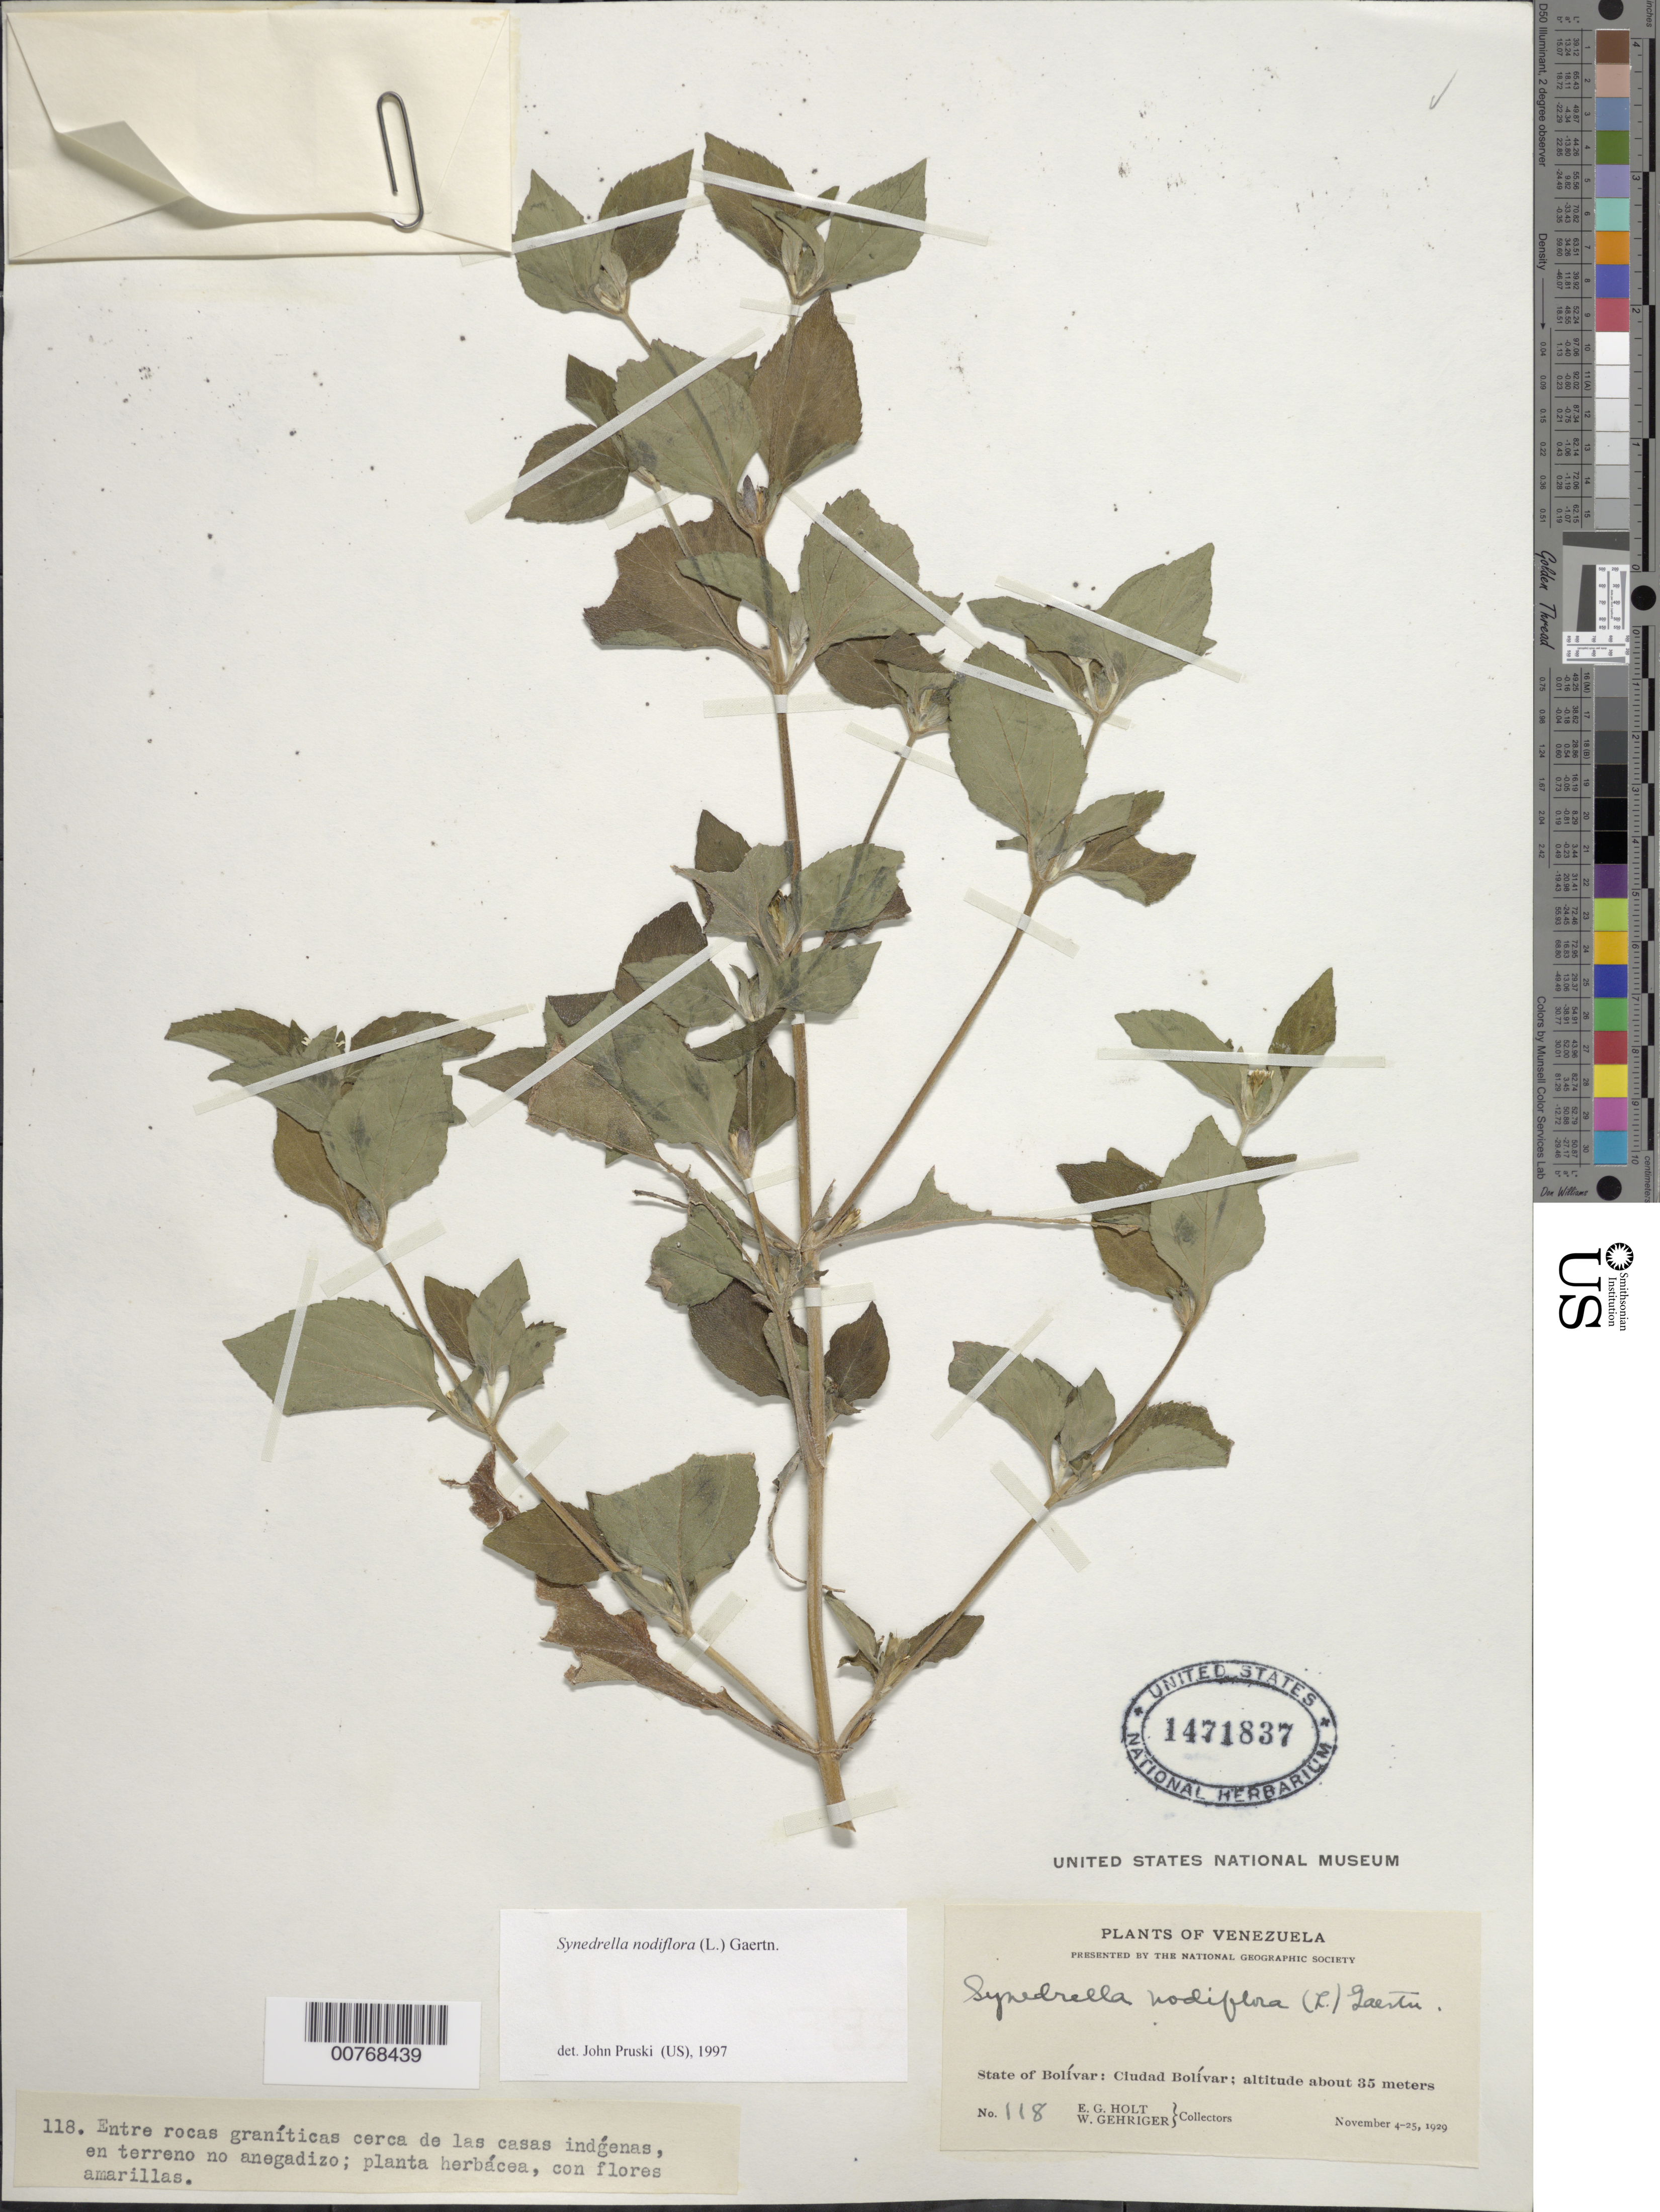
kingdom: Plantae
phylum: Tracheophyta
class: Magnoliopsida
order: Asterales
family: Asteraceae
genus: Synedrella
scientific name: Synedrella nodiflora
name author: (L.) Gaertn.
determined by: Pruski, J. F.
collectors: E. Holt & W. Gehriger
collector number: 118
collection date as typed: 4-Nov-29 to 25-Nov-29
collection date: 1929-11-04/1929-11-25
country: Venezuela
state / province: Bolívar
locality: Ciudad Bolívar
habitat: Entre rocas graniticas cerca de las casas indgenas en terreno no anegadizo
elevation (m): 35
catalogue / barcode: US 1471837